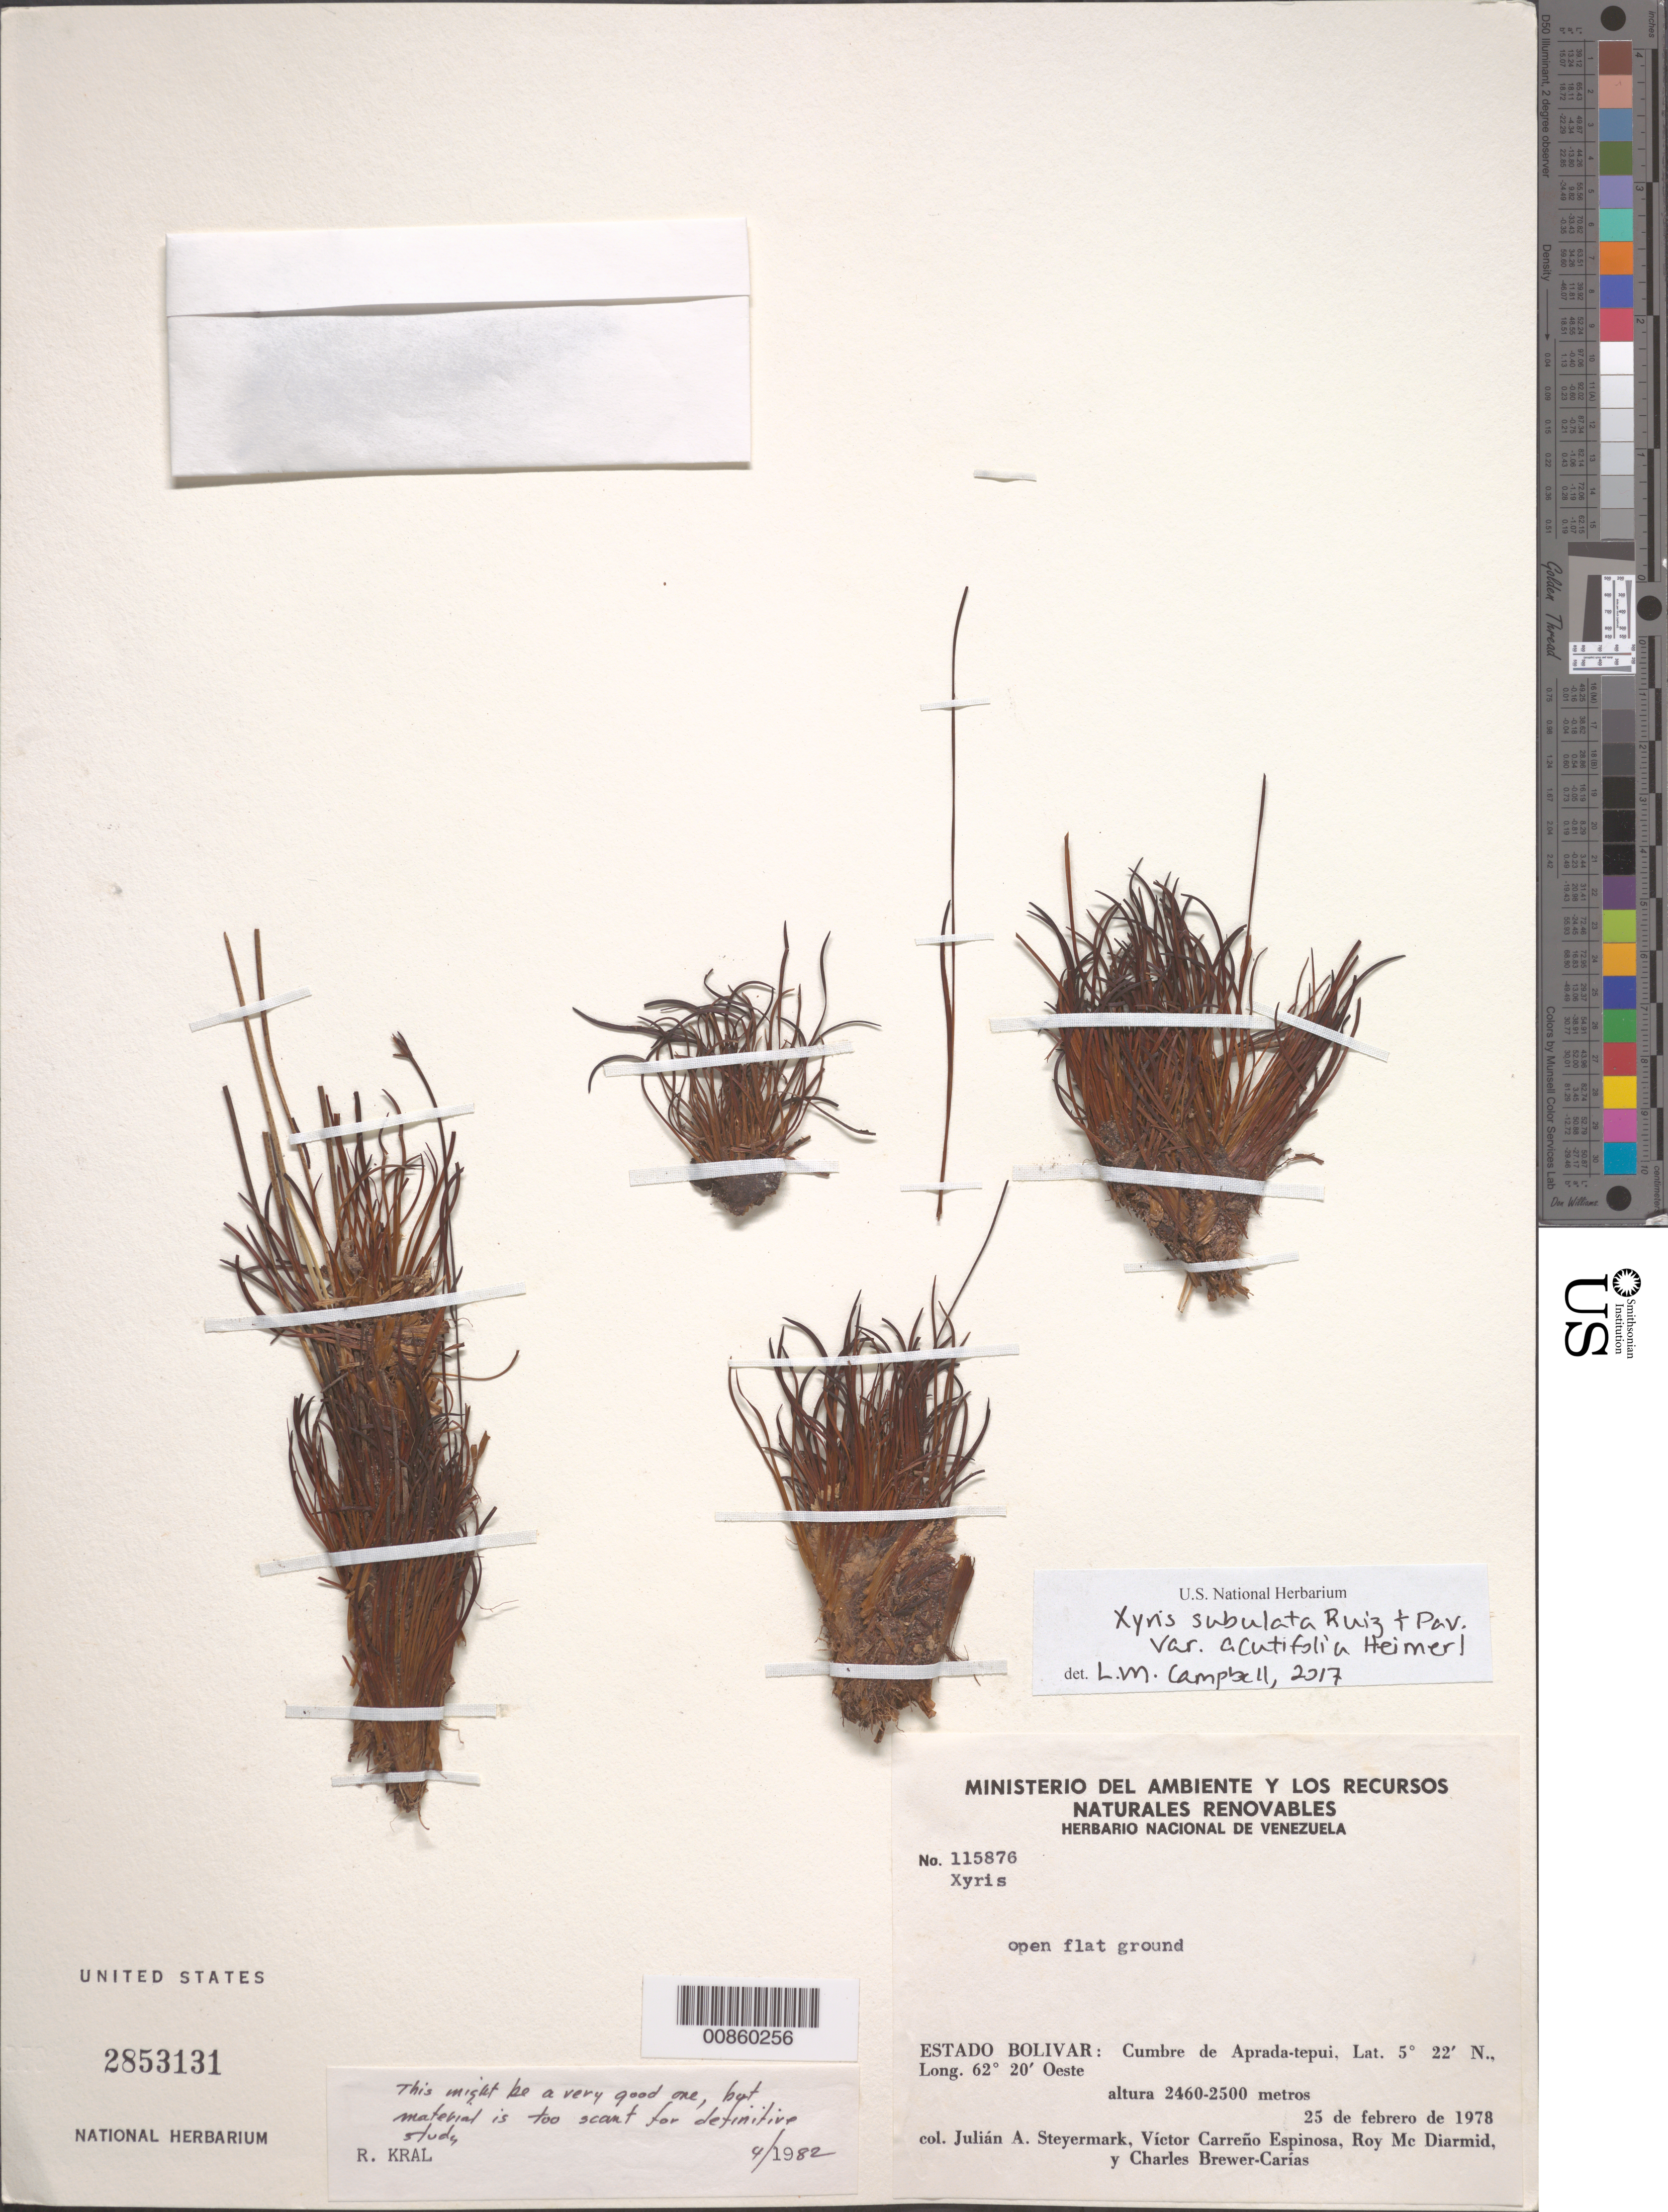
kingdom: Plantae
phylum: Tracheophyta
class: Liliopsida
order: Poales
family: Xyridaceae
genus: Xyris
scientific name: Xyris subulata var. acutifolia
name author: Ruiz & Pav.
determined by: Campbell, Lisa M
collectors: J. Steyermark, V. Espinosa, R. Mc Diarmid & C. Brewer-Carias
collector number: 115876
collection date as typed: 25-Feb-78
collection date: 1978-02-25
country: Venezuela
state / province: Bolívar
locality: Aprada-tepuí, cumbre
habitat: Open flat ground.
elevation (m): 2460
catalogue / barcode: US 2853131